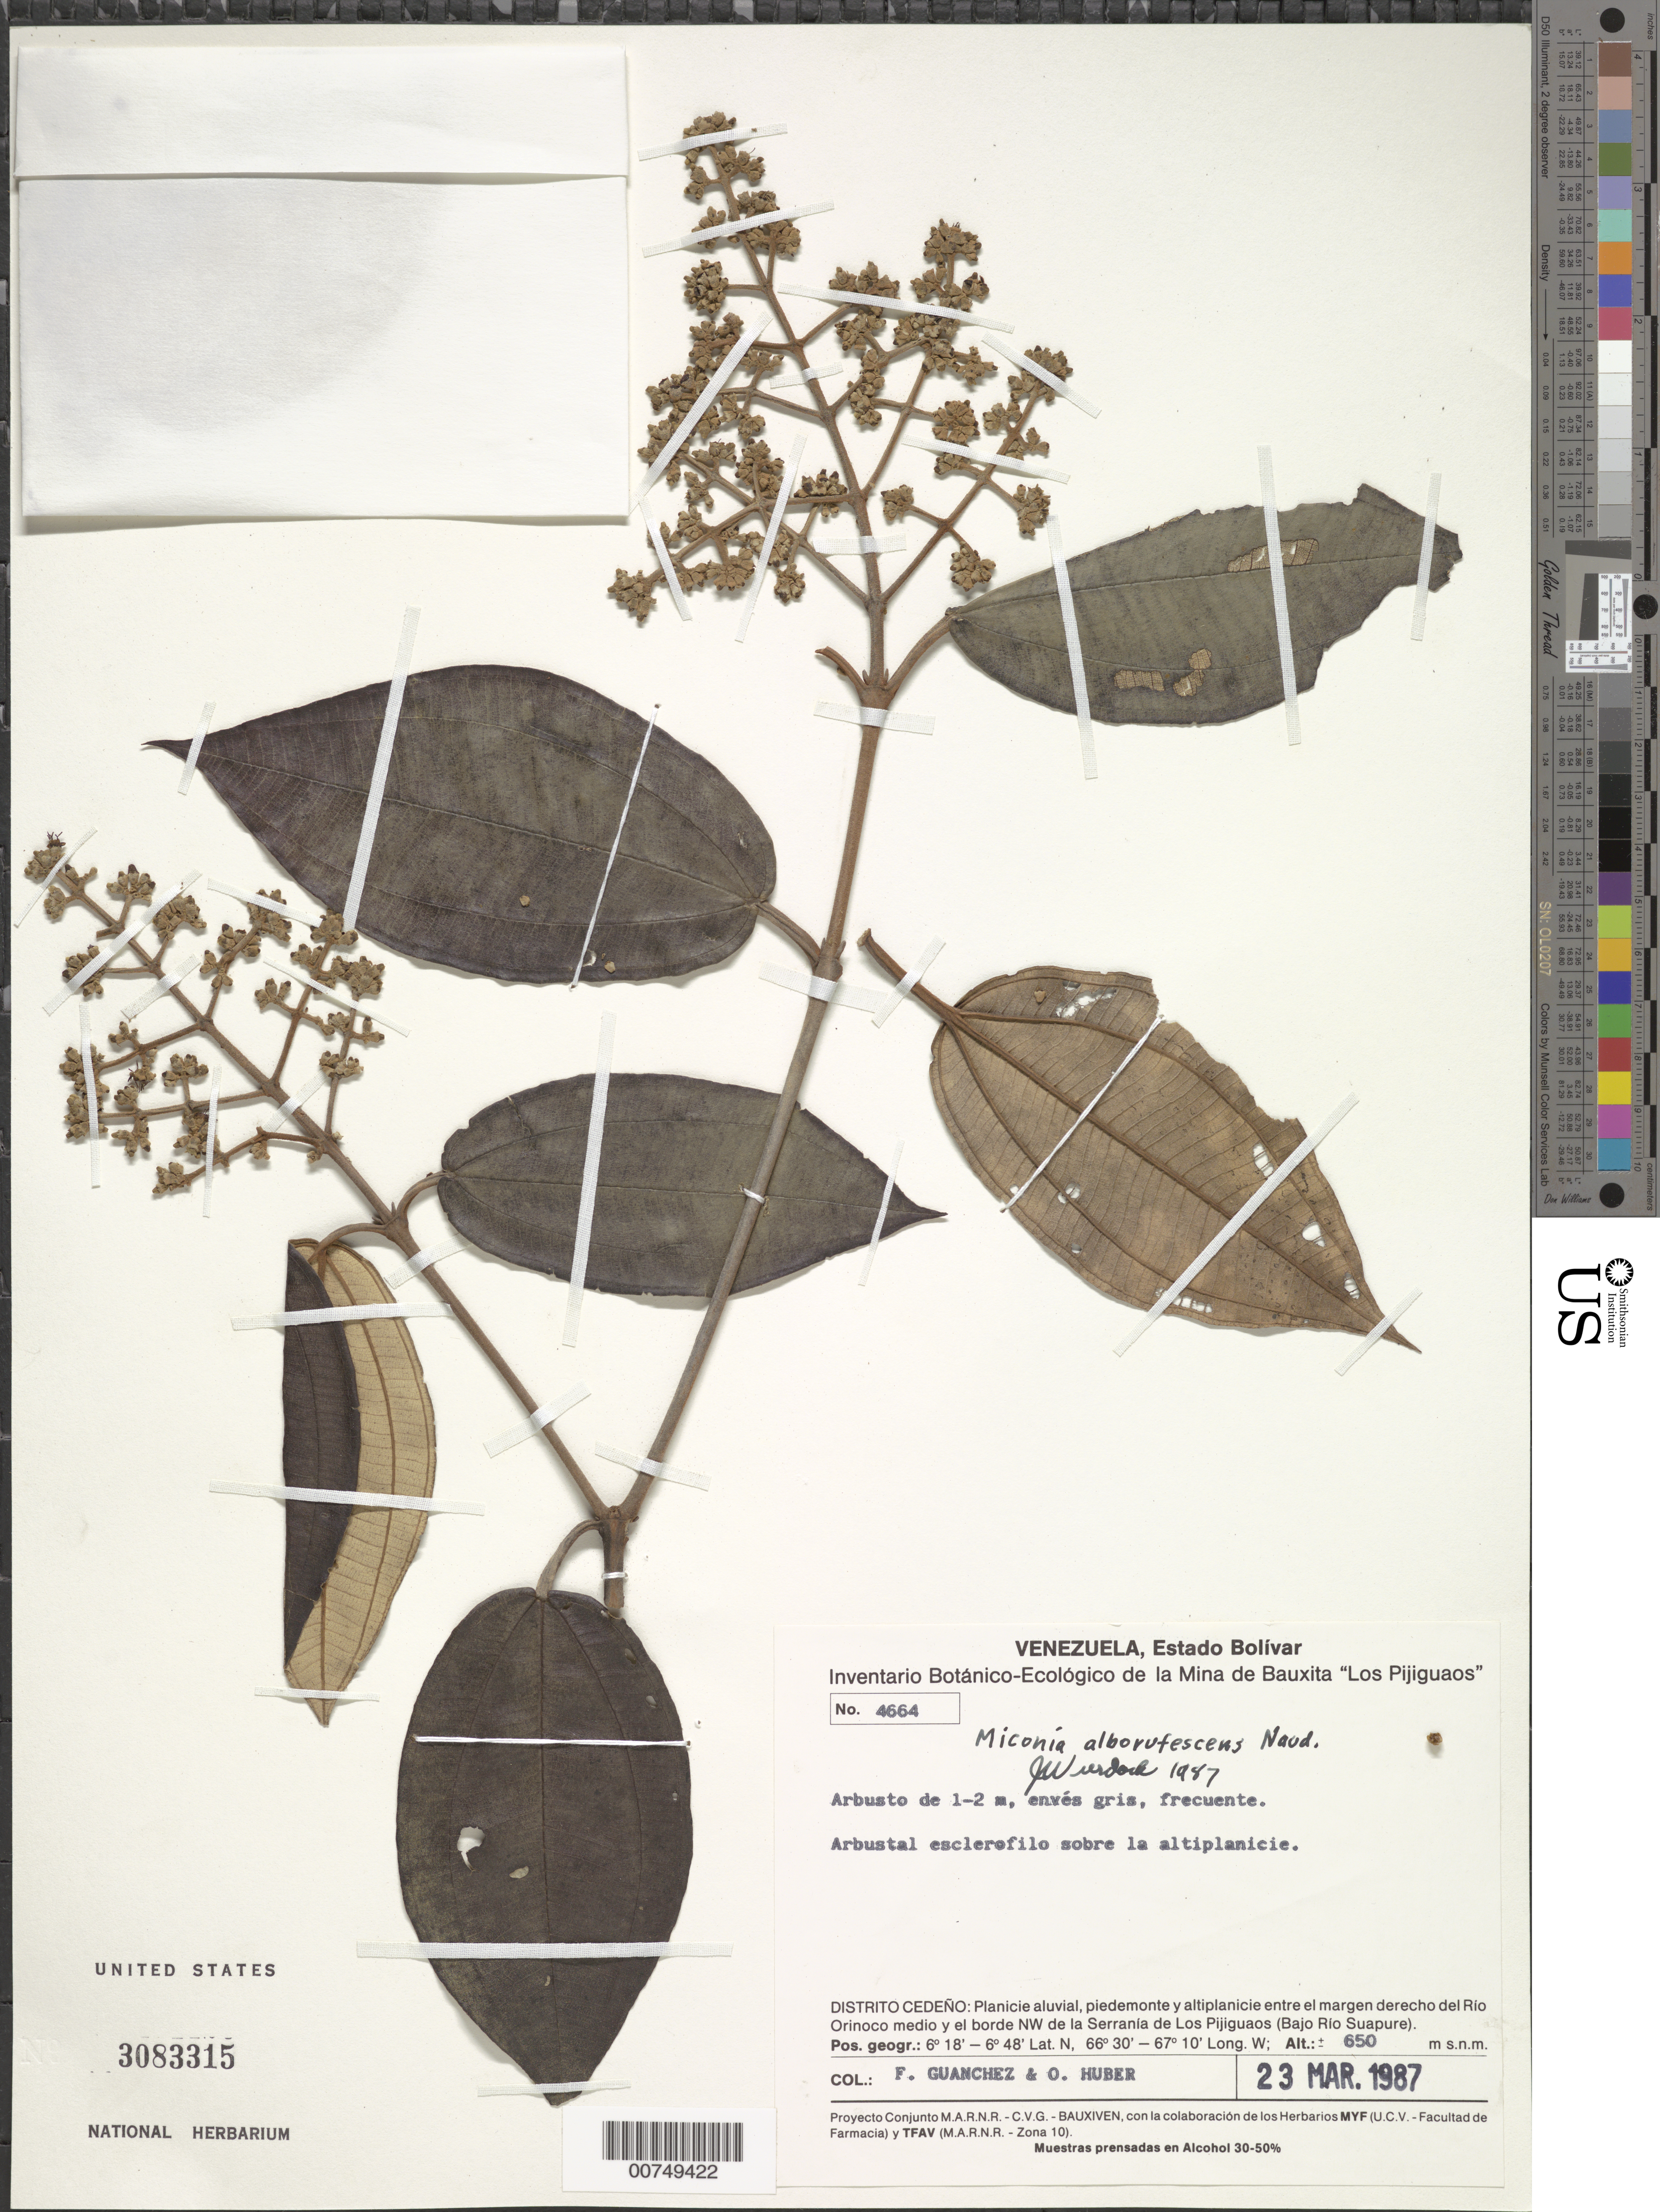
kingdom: Plantae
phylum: Tracheophyta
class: Magnoliopsida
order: Myrtales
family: Melastomataceae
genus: Miconia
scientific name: Miconia alborufescens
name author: Naudin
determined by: Wurdack, John J., (US), US (UNITED STATES)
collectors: F. Guánchez M. & O. Huber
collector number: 4664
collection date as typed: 23-Mar-87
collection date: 1987-03-23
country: Venezuela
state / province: Bolívar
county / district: Cedeño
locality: Río Orinoco medio to el borde NW de la Serrania de Los Pijiguaos (Bajo Río Suapure)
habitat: Alluvial plain, piedmont, and plateau; arbustal esclerofilo sobre la altiplanicie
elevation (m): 650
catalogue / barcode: US 3083315